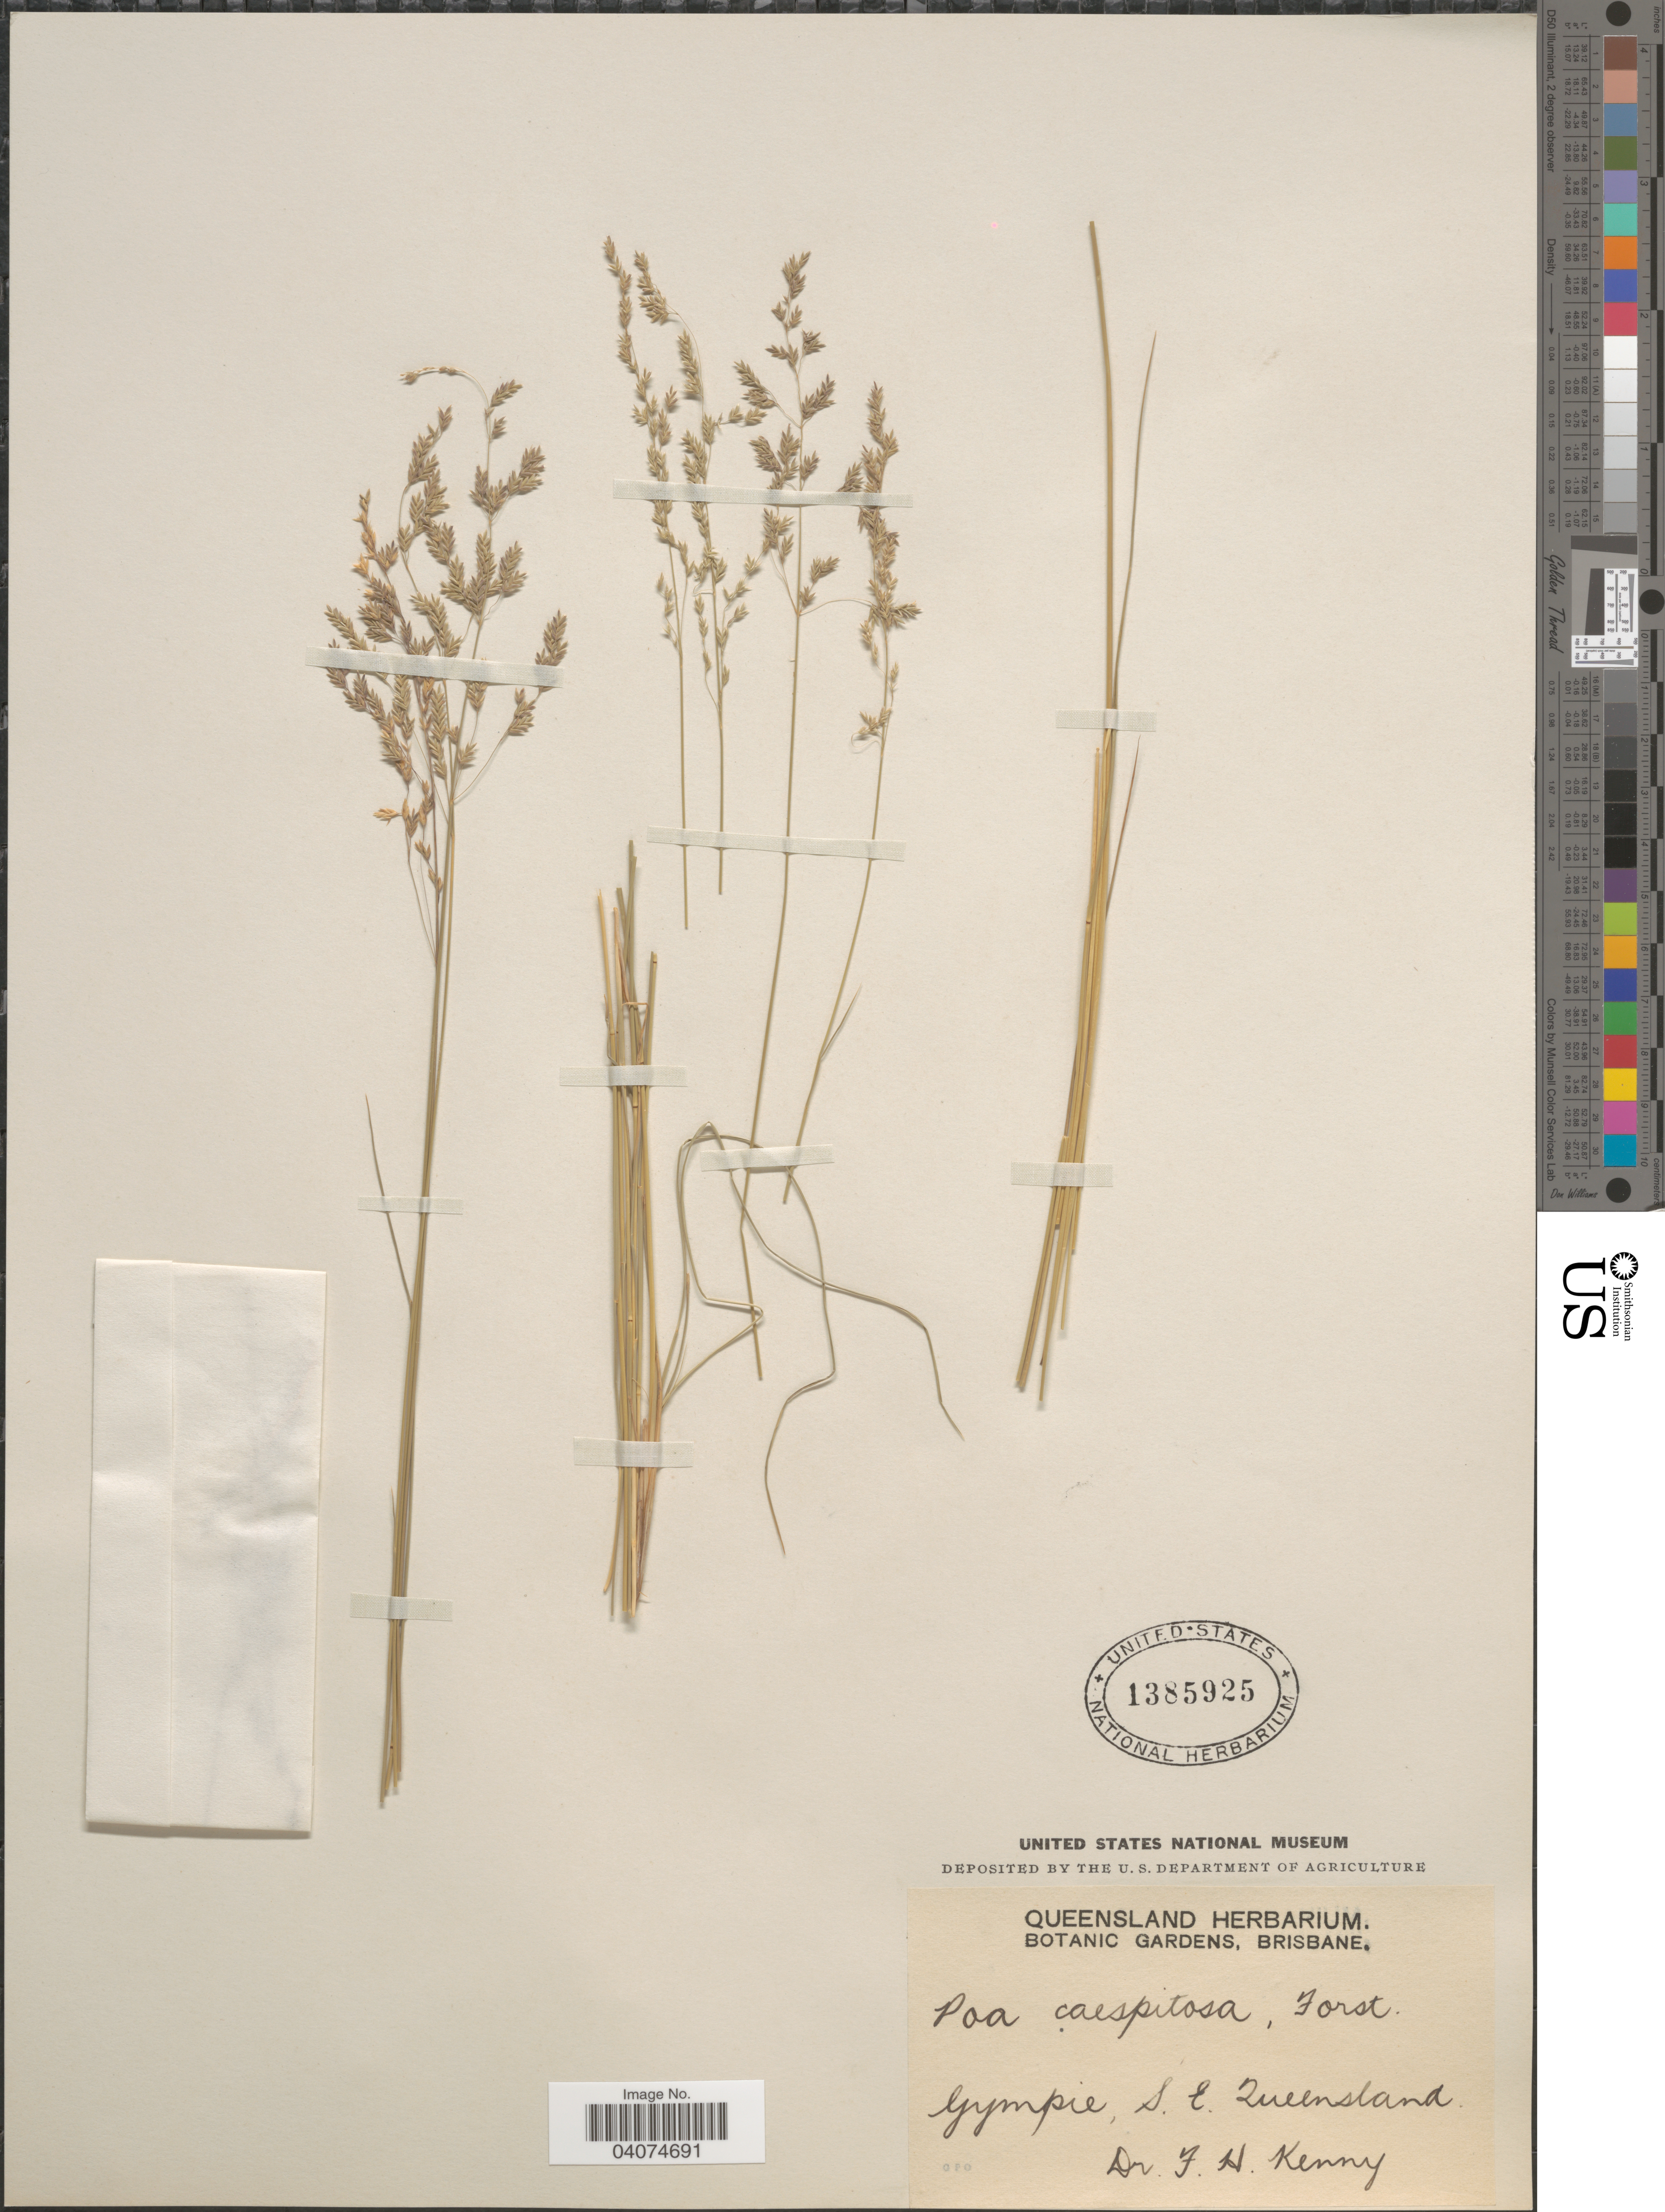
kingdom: Plantae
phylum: Tracheophyta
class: Liliopsida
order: Poales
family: Poaceae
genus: Poa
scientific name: Poa sp.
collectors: F. Kenny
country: Australia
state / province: Queensland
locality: Gympie, S.E. Queensland.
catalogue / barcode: US 1385925